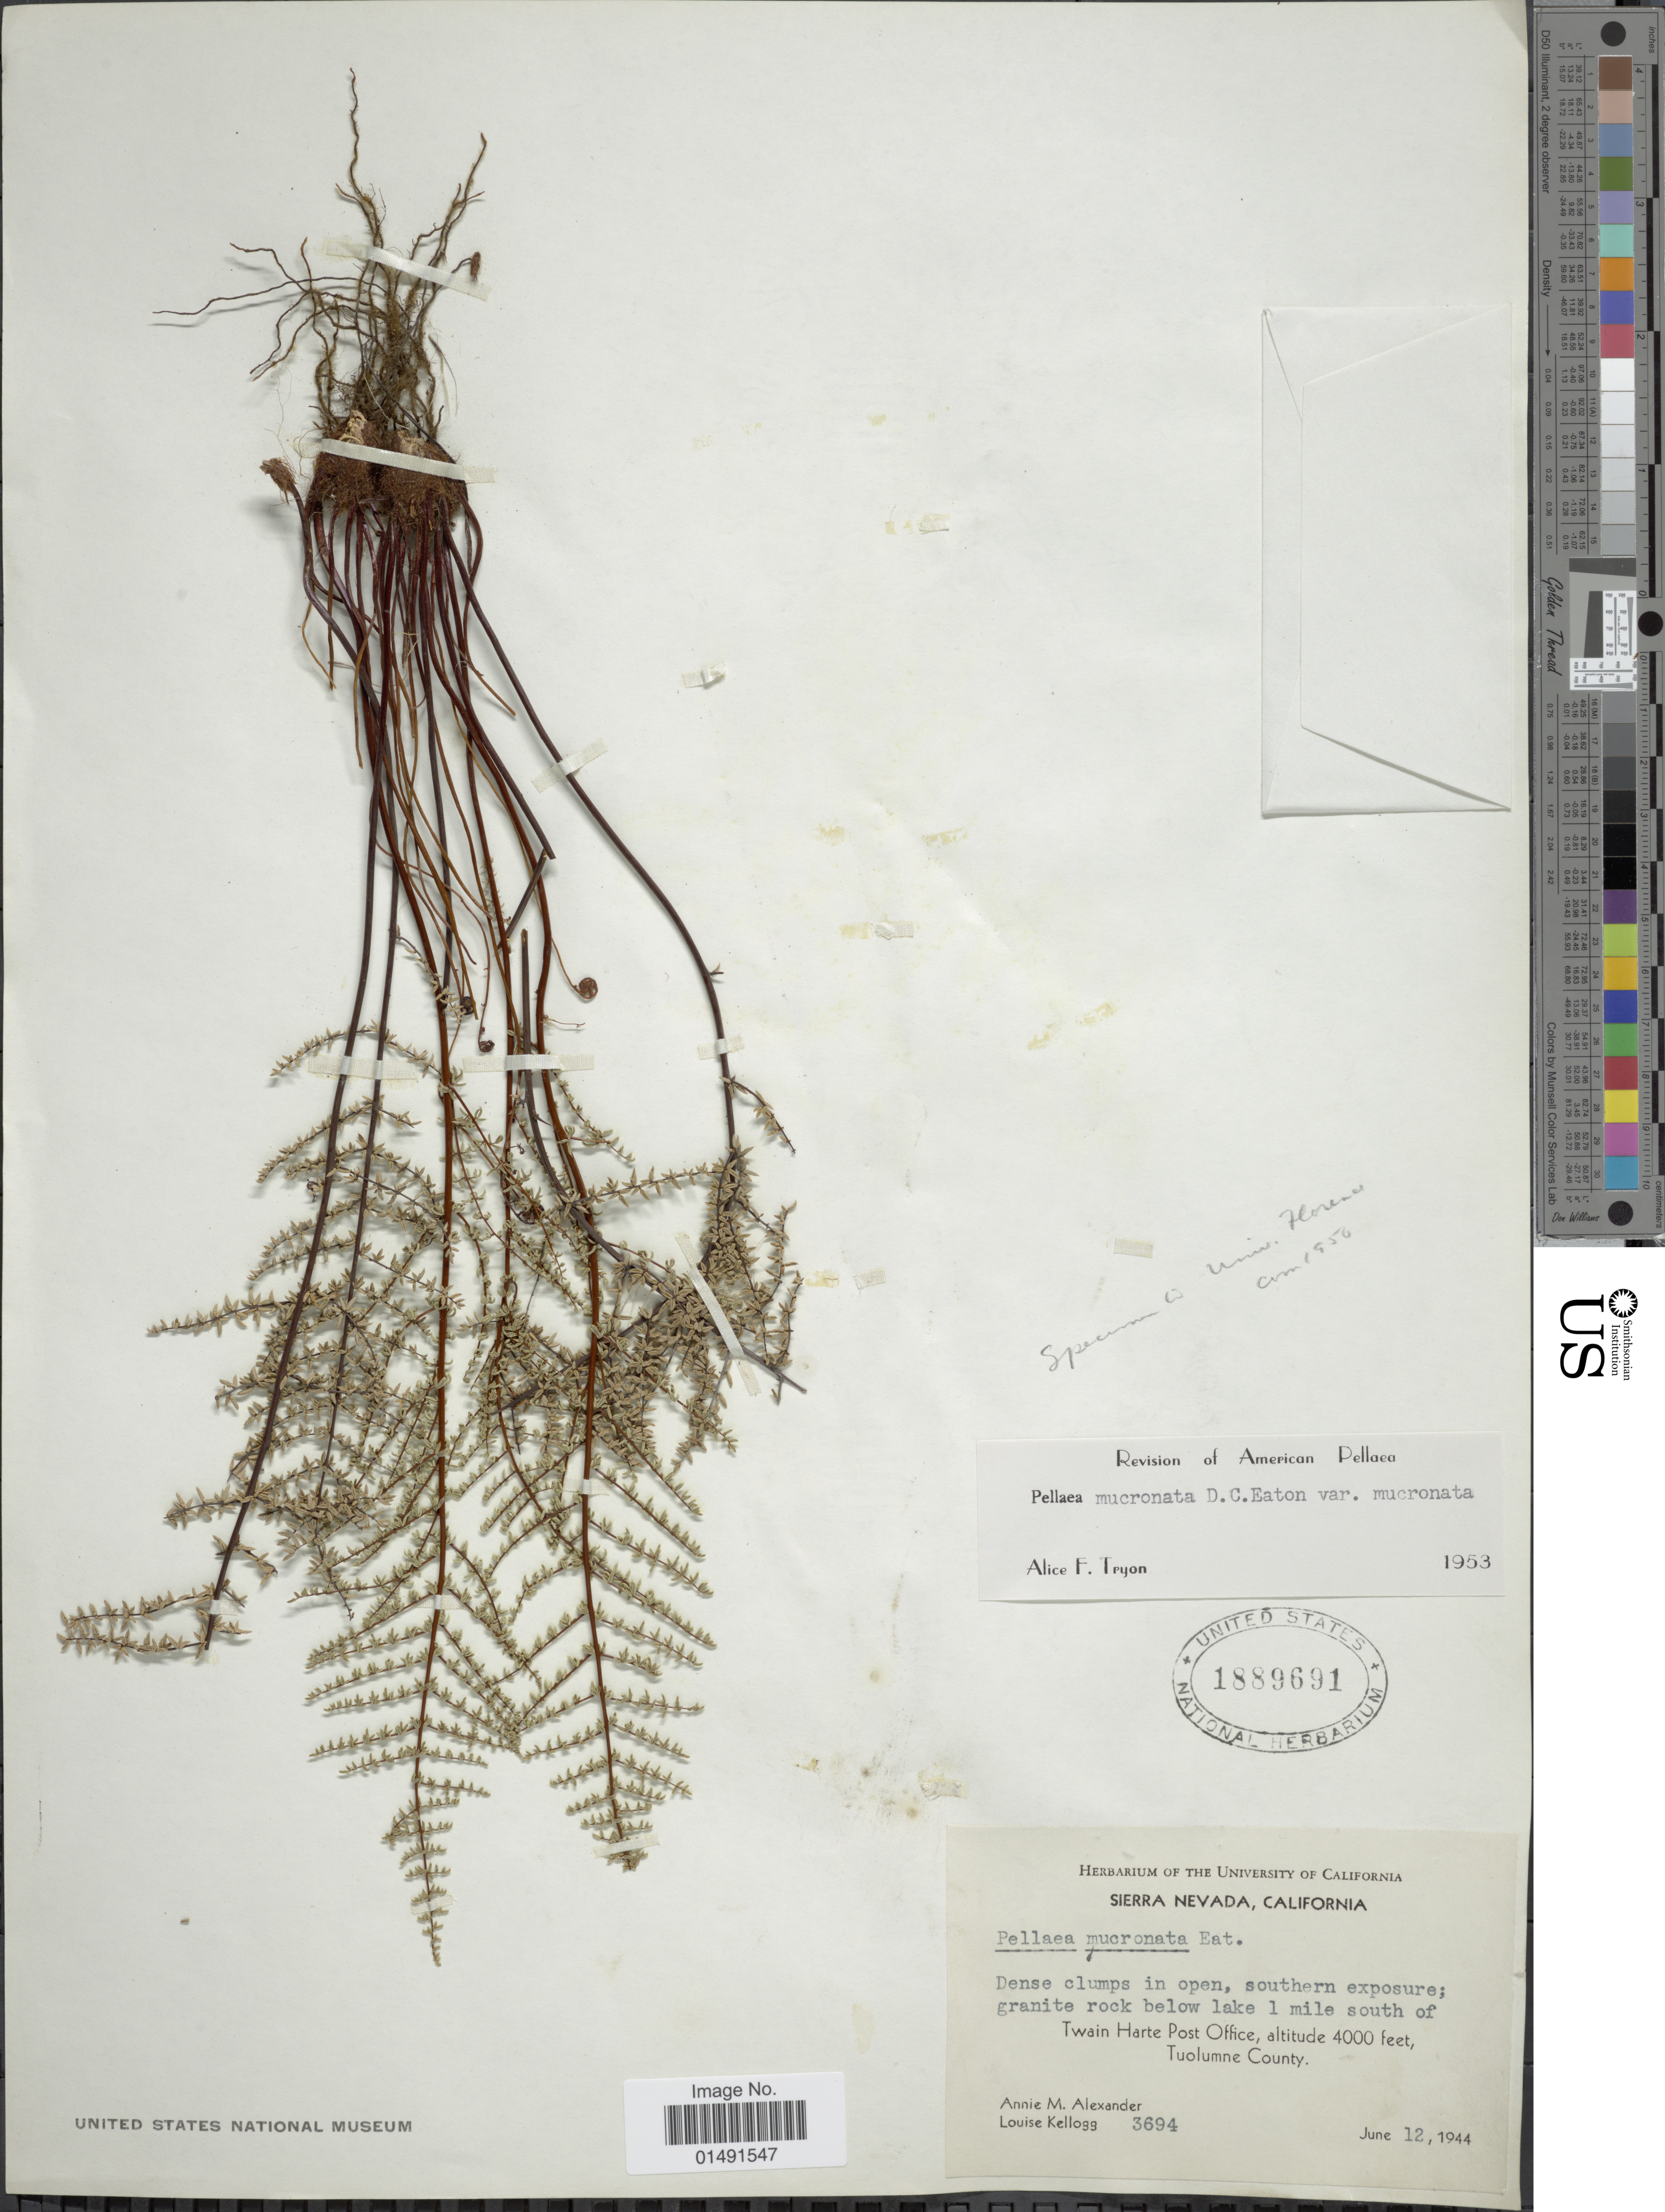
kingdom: Plantae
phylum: Tracheophyta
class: Polypodiopsida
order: Polypodiales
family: Pteridaceae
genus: Pellaea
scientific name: Pellaea mucronata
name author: (D.C. Eaton) D.C. Eaton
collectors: A. M. Alexander & L. Kellogg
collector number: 3694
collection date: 1944-06-12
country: United States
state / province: California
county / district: Tuolumne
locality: Sierra Nevada, southern exposure granite rock below lake 1 mile south of Twain Harte Post Office, Tuolumne County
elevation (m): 1219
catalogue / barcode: US 1889691